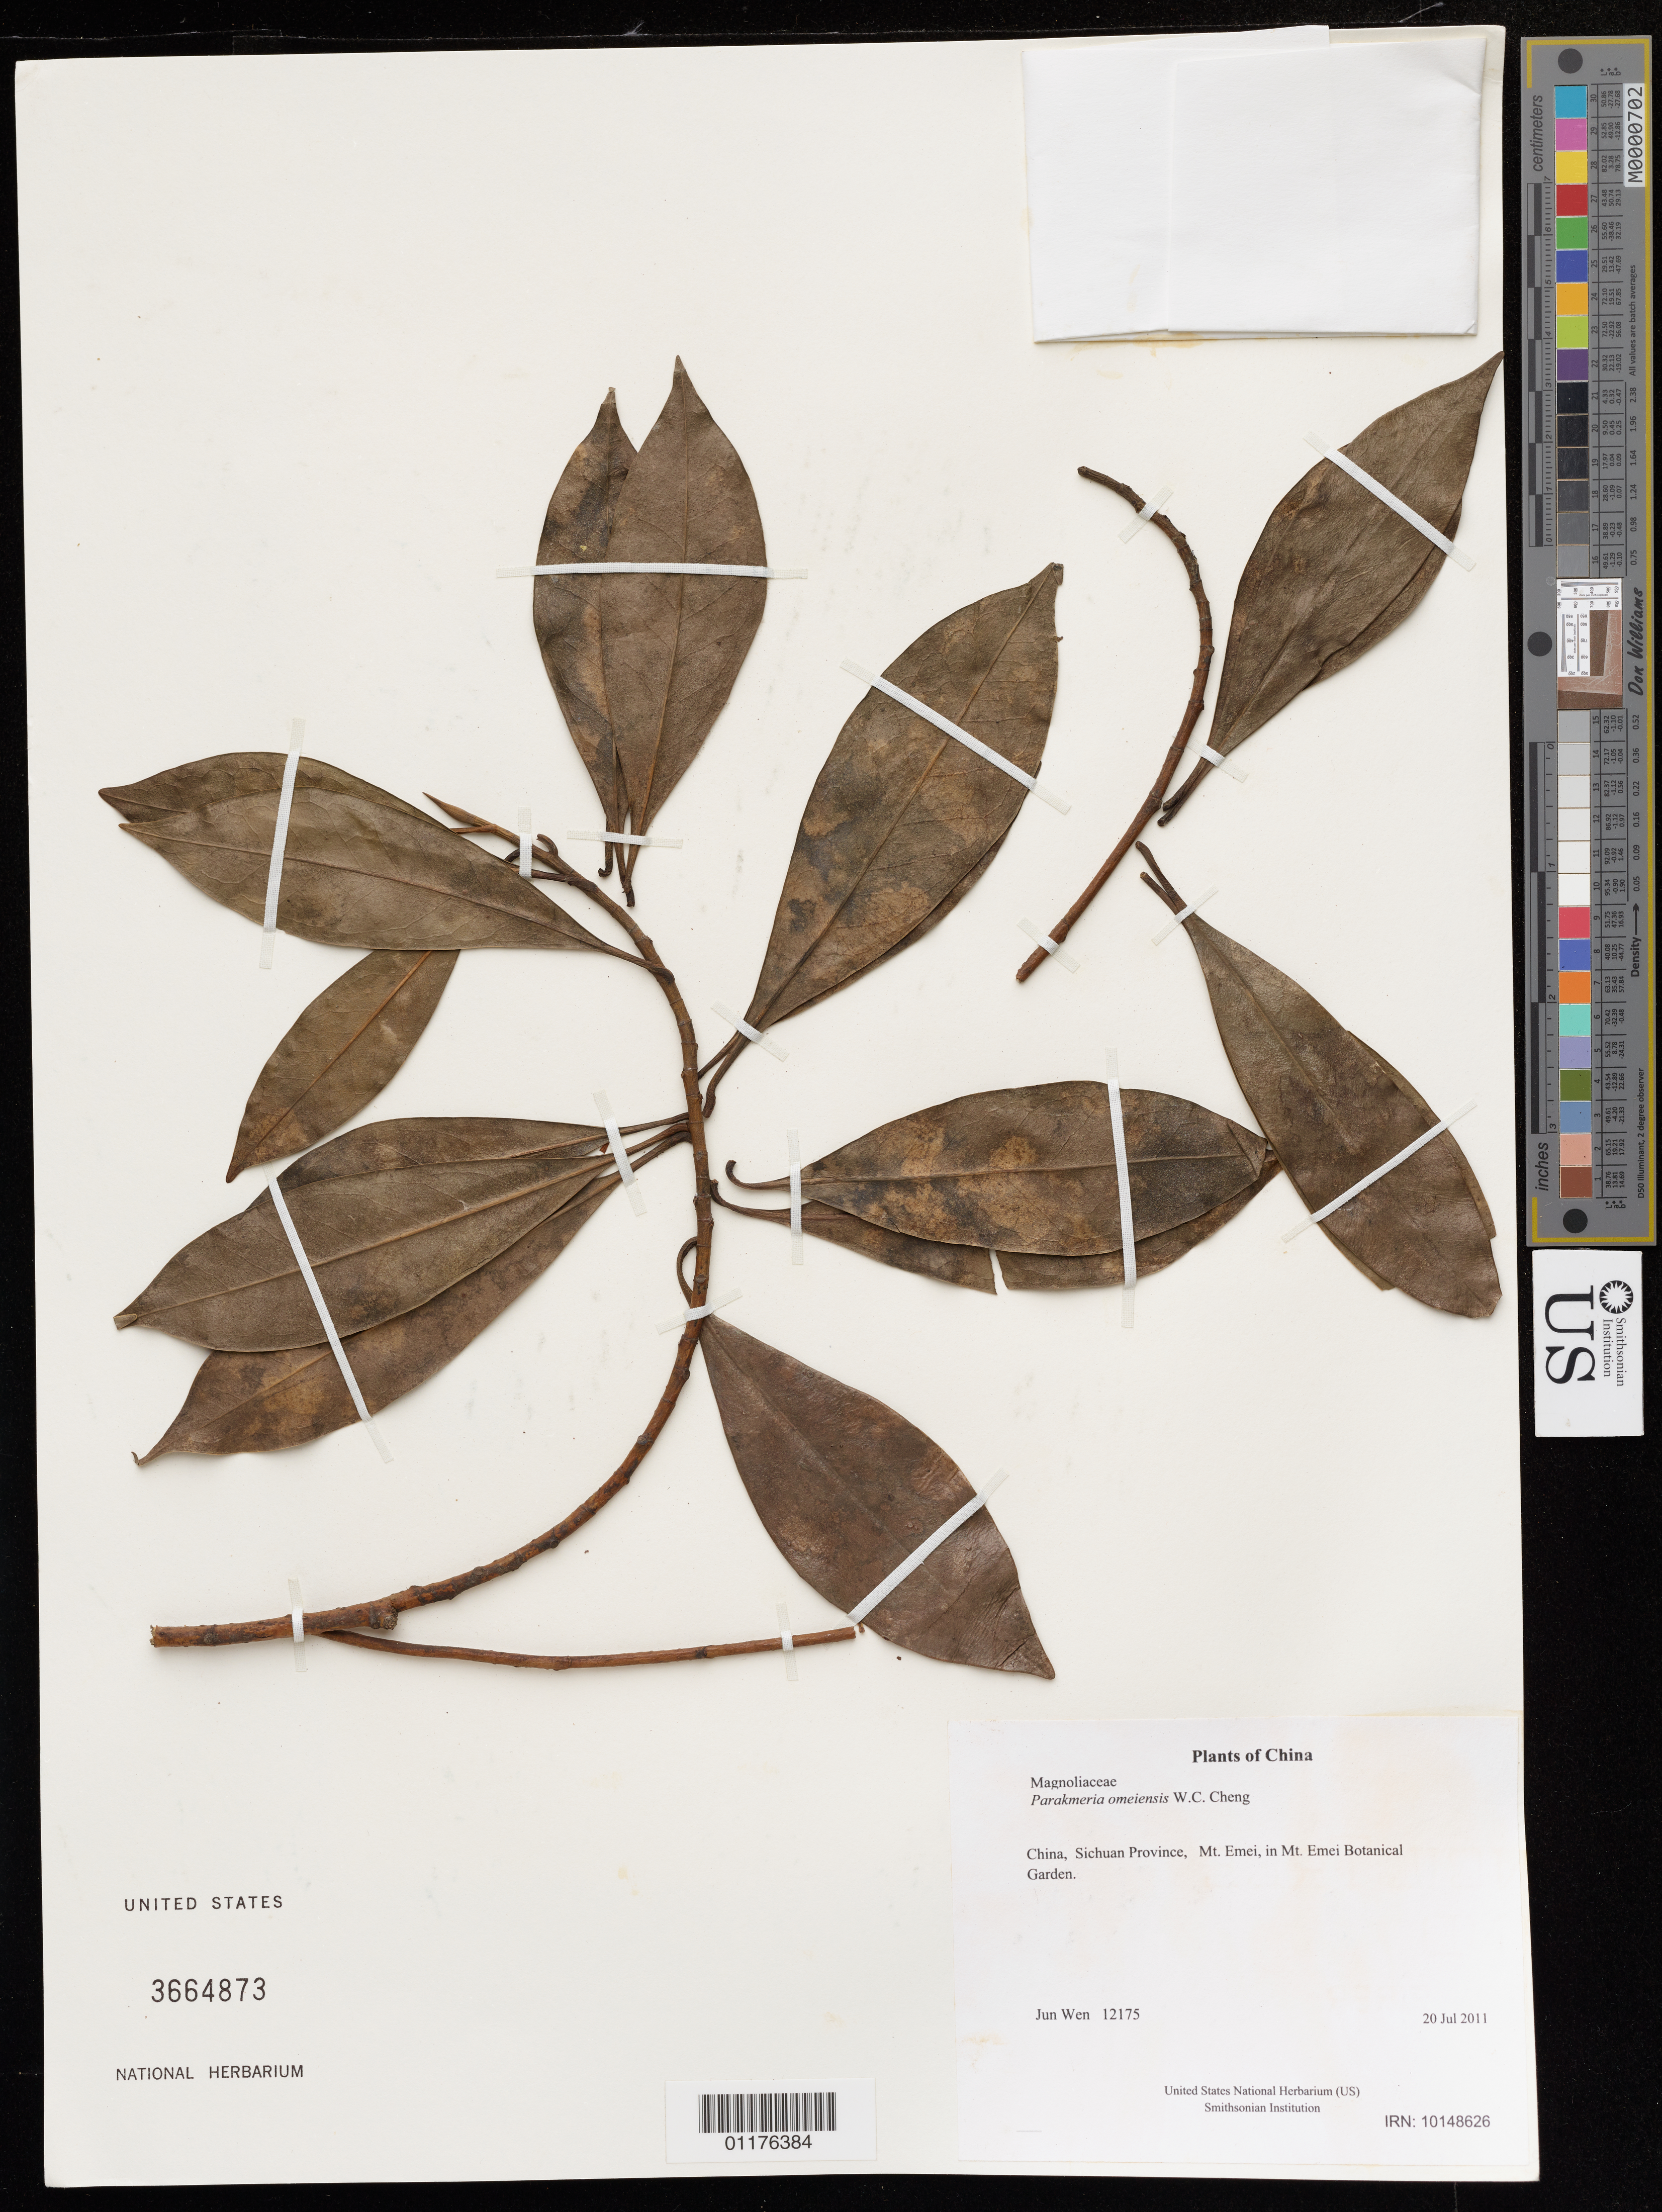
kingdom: Plantae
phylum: Tracheophyta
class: Magnoliopsida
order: Magnoliales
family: Magnoliaceae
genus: Magnolia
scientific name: Magnolia omeiensis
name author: (W.C. Cheng) Dandy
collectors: J. Wen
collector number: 12175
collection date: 2011-07-20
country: China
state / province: Sichuan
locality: Mt. Emei, in Mt. Emei Botanical Garden.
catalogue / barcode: US 3664873